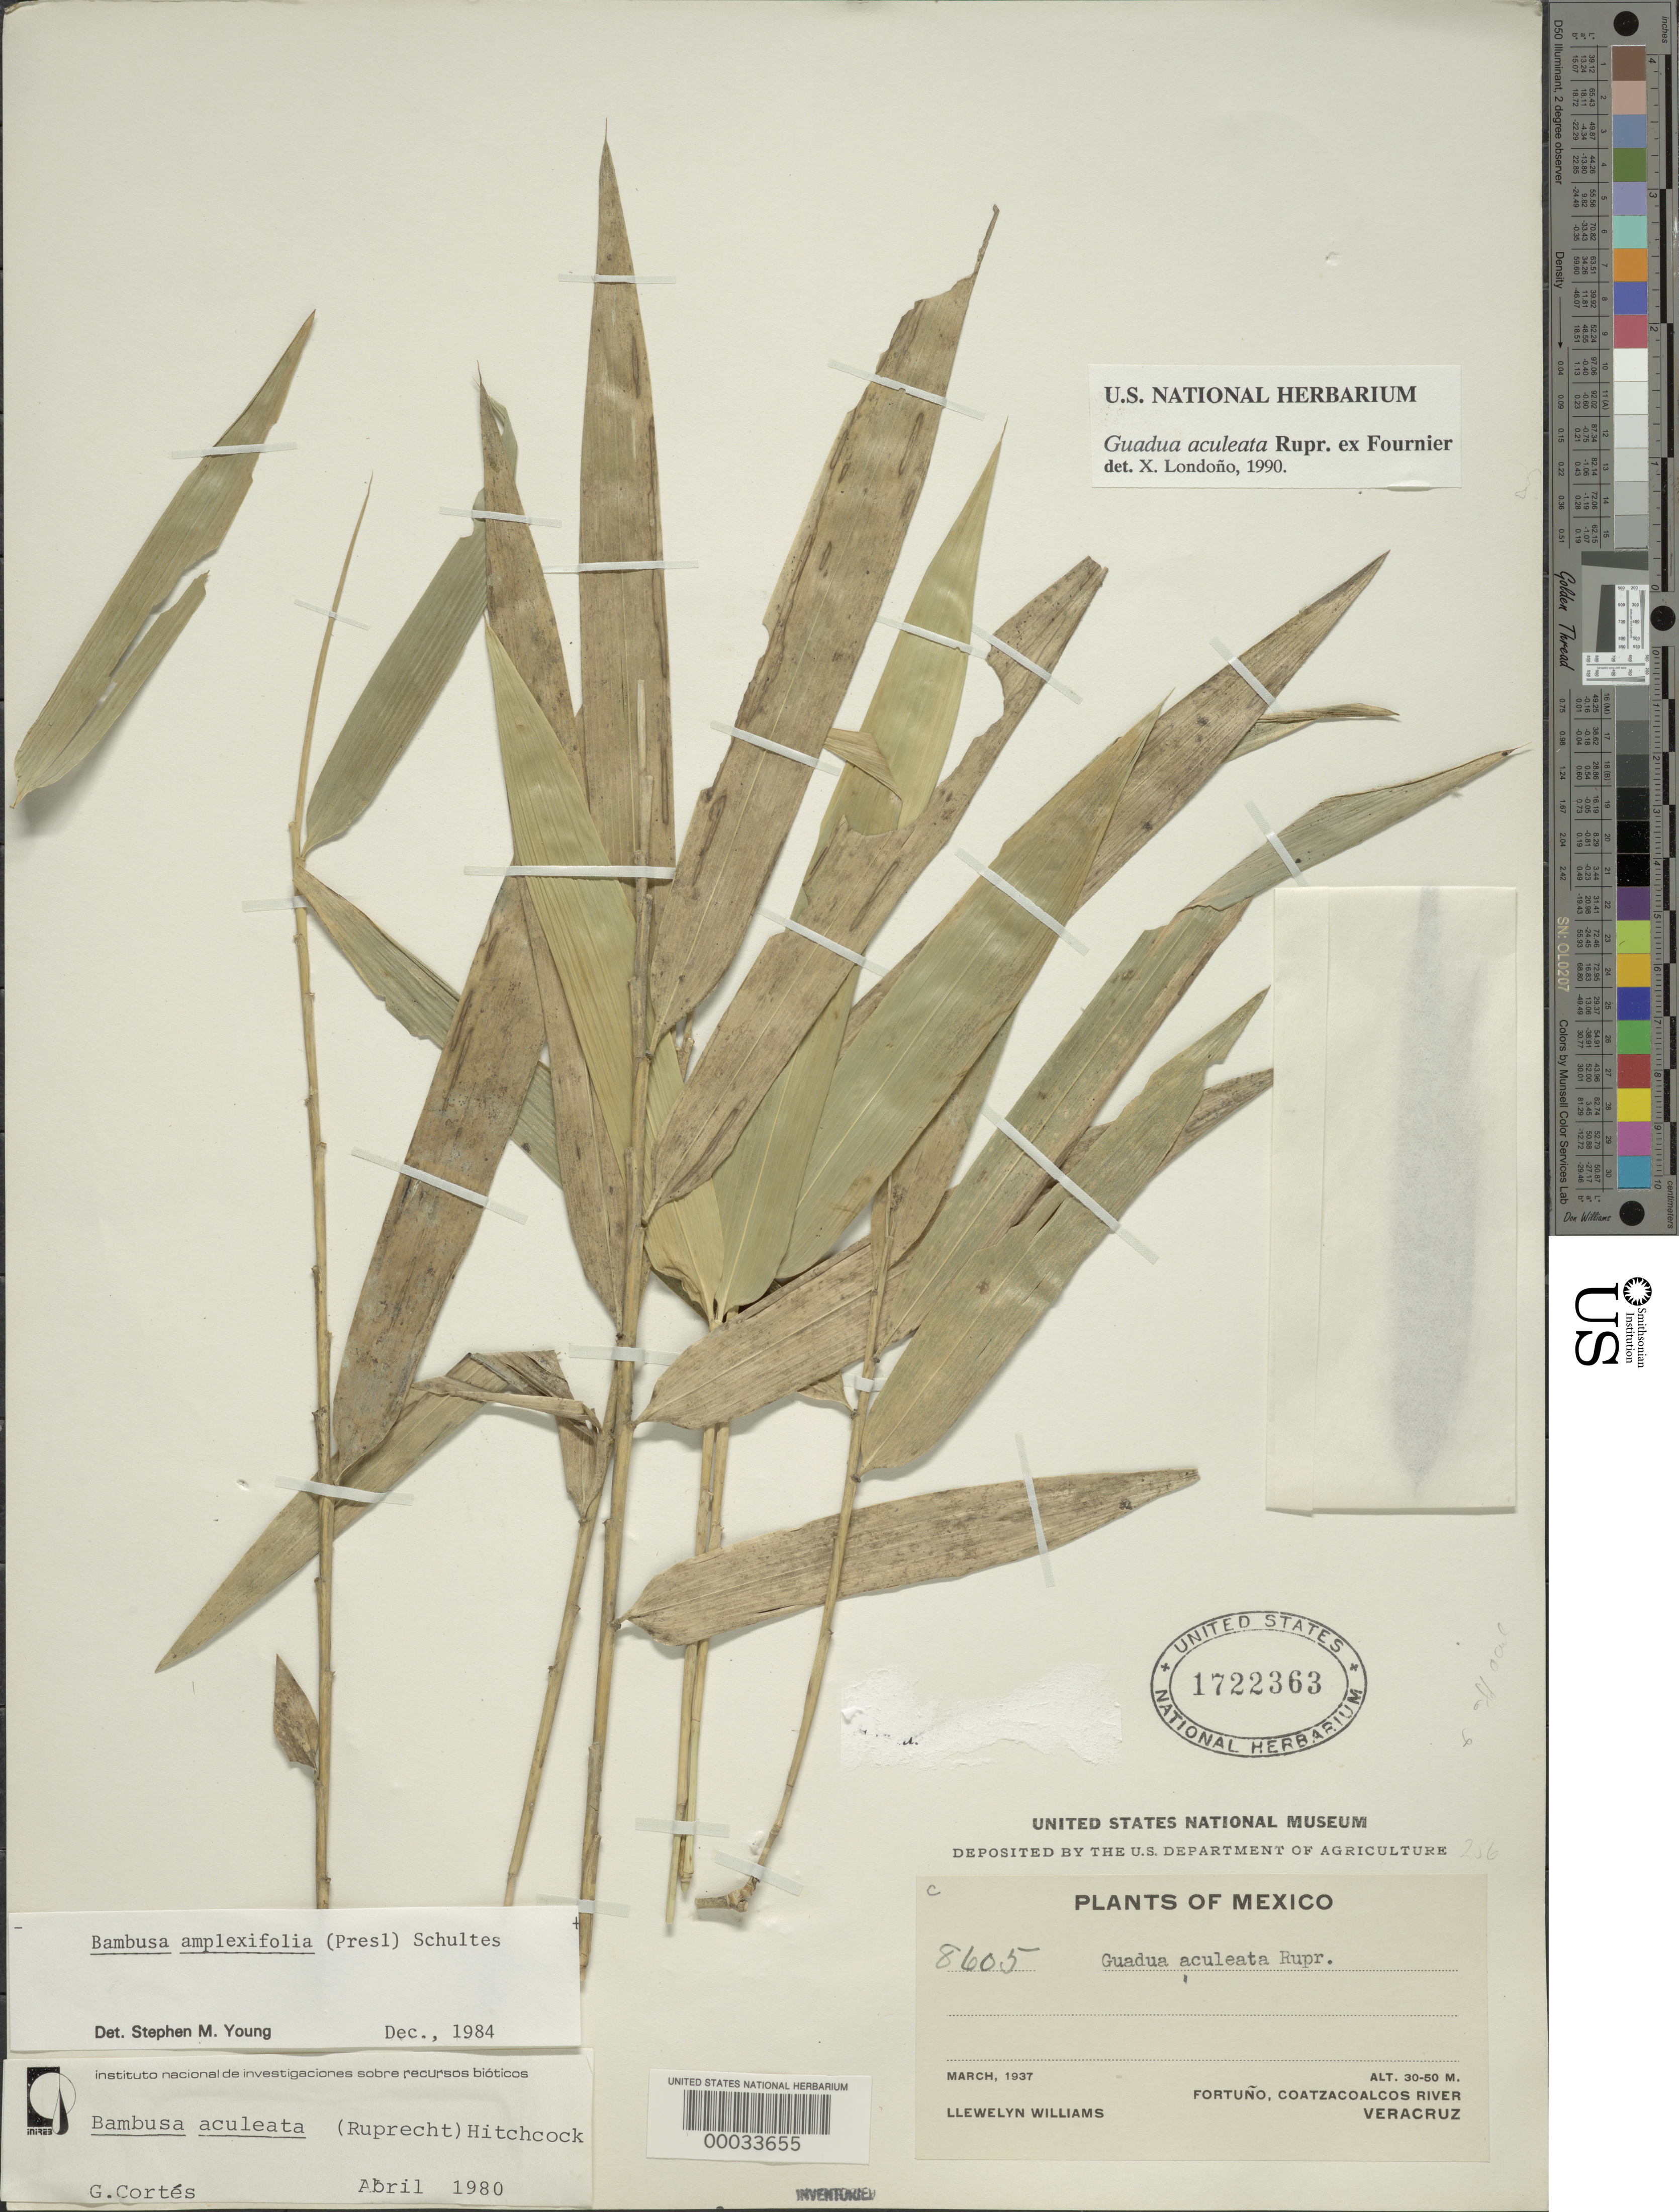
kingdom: Plantae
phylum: Tracheophyta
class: Liliopsida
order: Poales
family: Poaceae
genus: Guadua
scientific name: Guadua aculeata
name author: Rupr. ex E. Fourn.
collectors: Ll. Williams & A. H. Alston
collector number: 8605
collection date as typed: Mar 1937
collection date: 1937-03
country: Mexico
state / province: Veracruz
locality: Fortuno, coatzacoalcos river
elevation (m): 30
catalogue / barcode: US 1722363